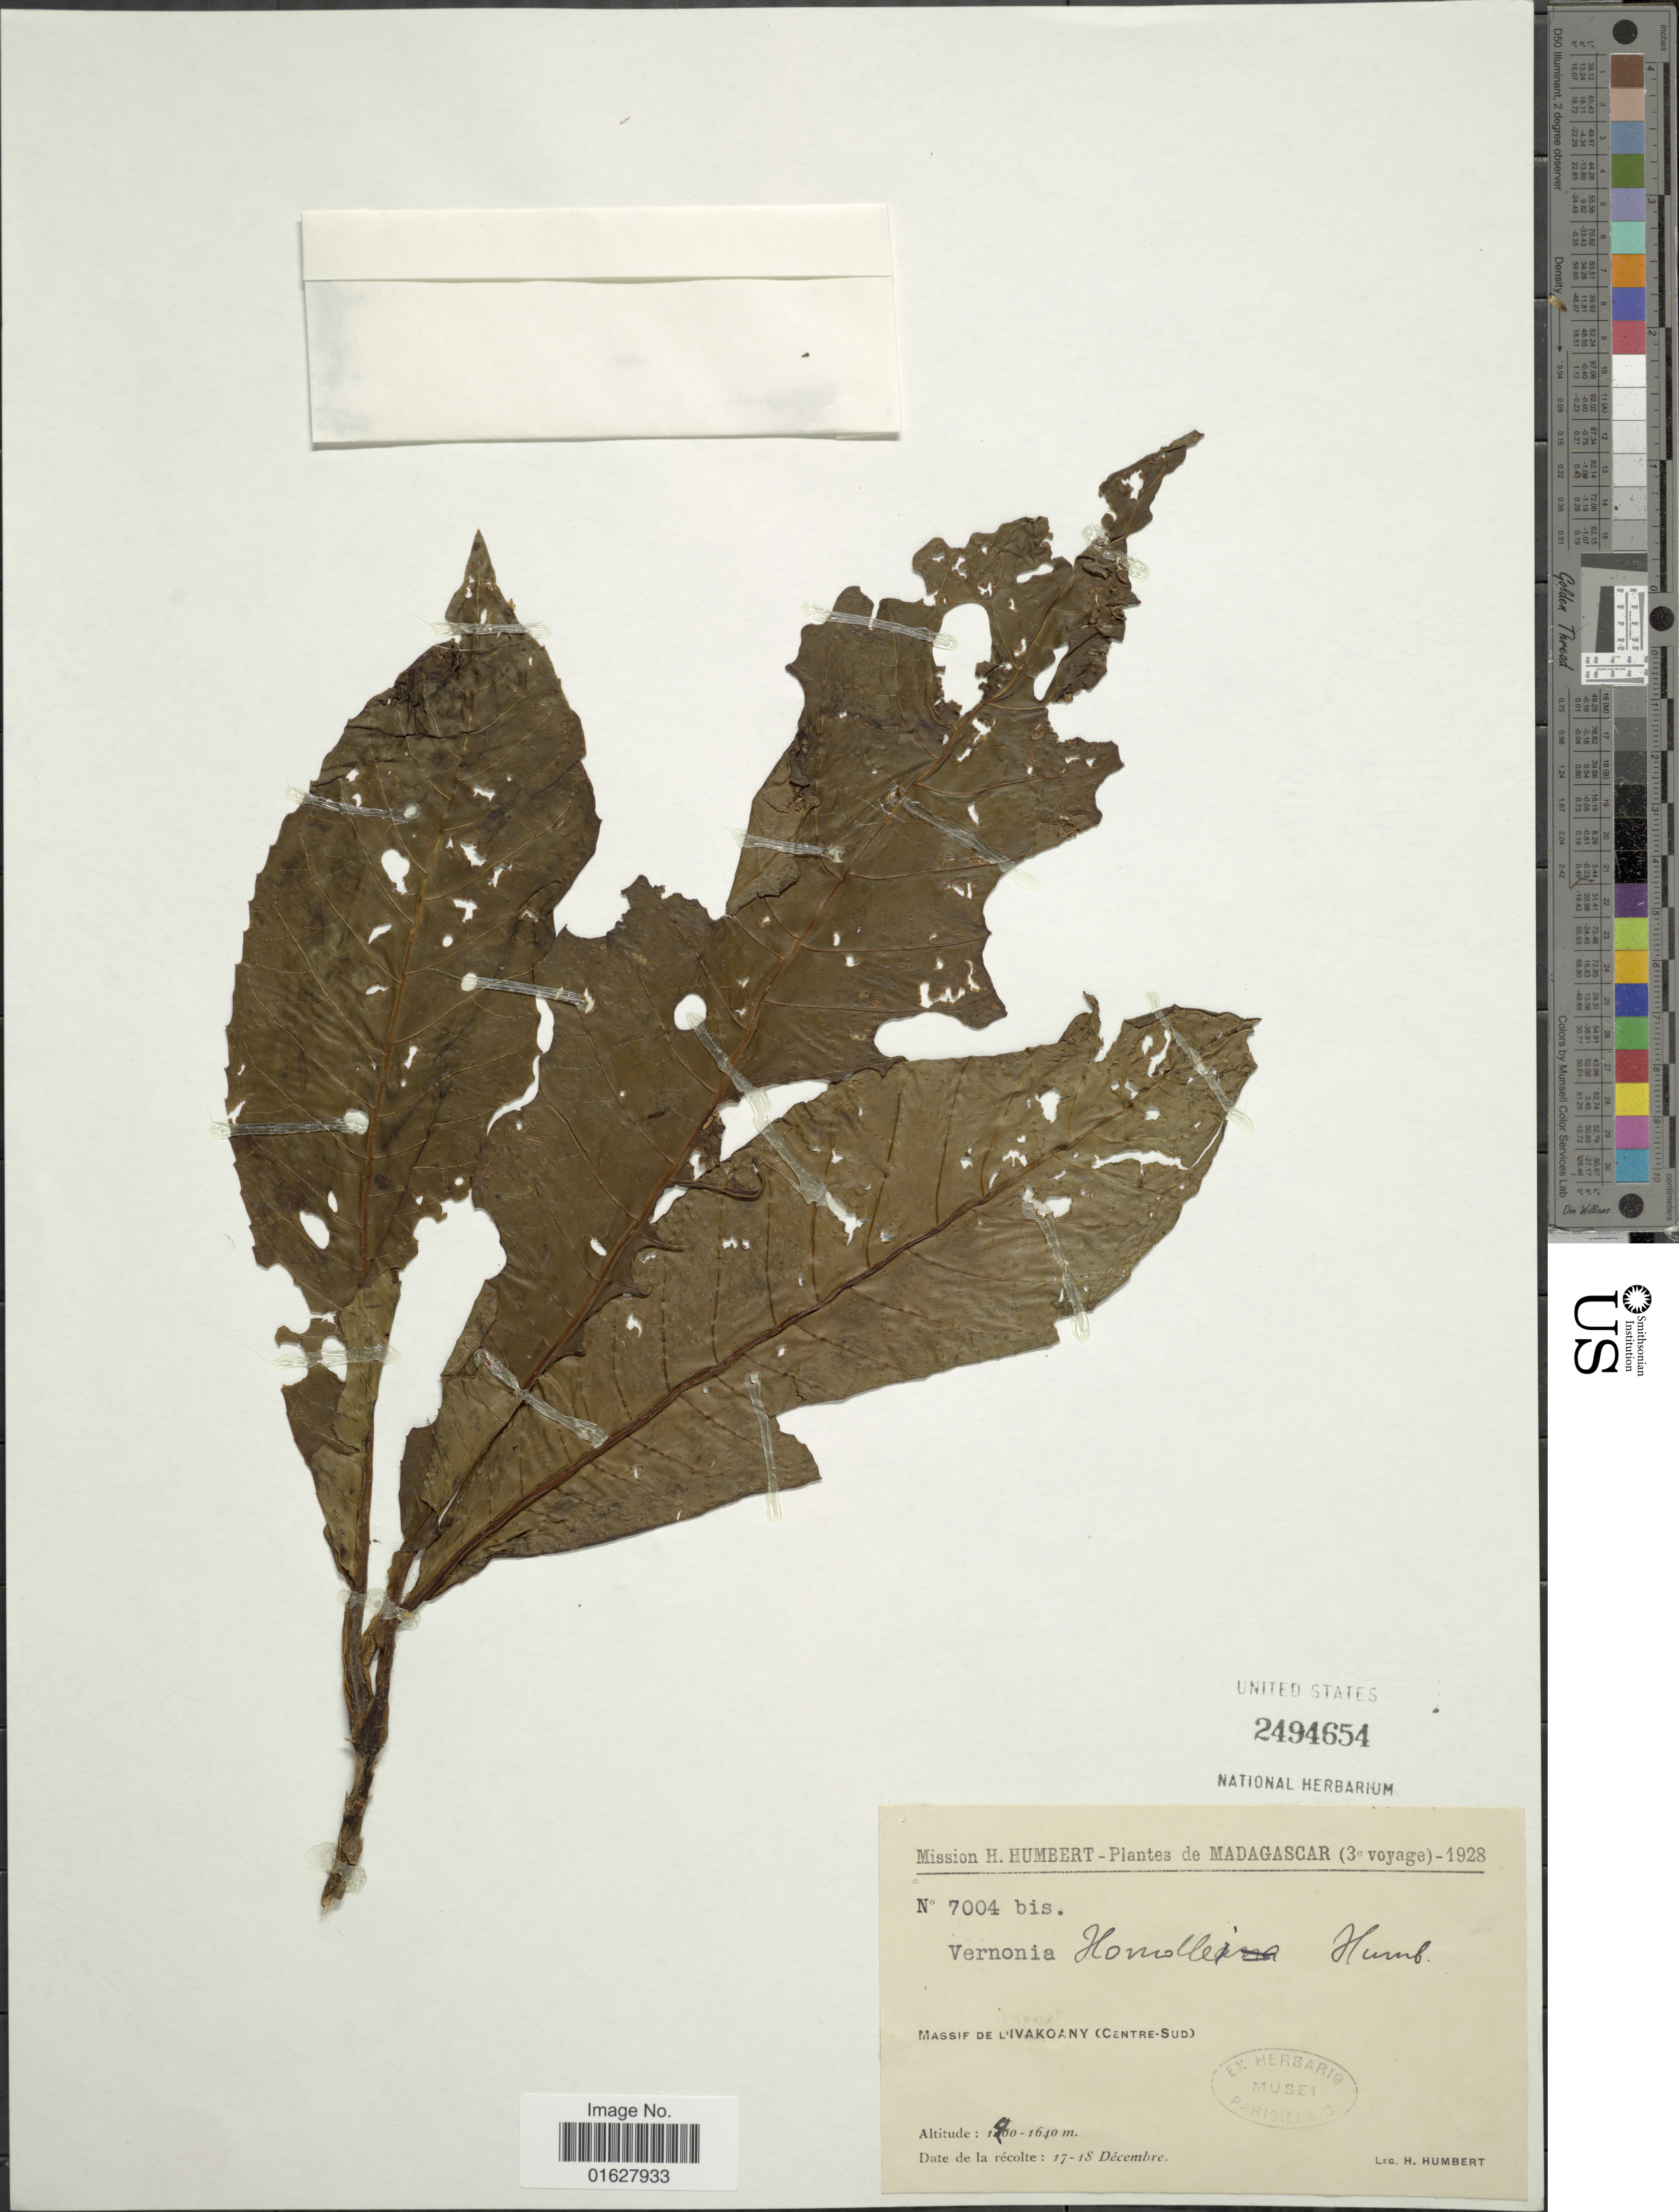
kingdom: Plantae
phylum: Tracheophyta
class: Magnoliopsida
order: Asterales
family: Asteraceae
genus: Vernonia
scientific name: Vernonia homollei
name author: Humbert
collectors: H. Humbert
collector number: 7004 bis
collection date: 1928-12-17/1928-12-18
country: Madagascar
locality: Madagascar. massif de L'Ivakoany (Centre-Sud)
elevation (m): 1400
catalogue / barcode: US 2494654